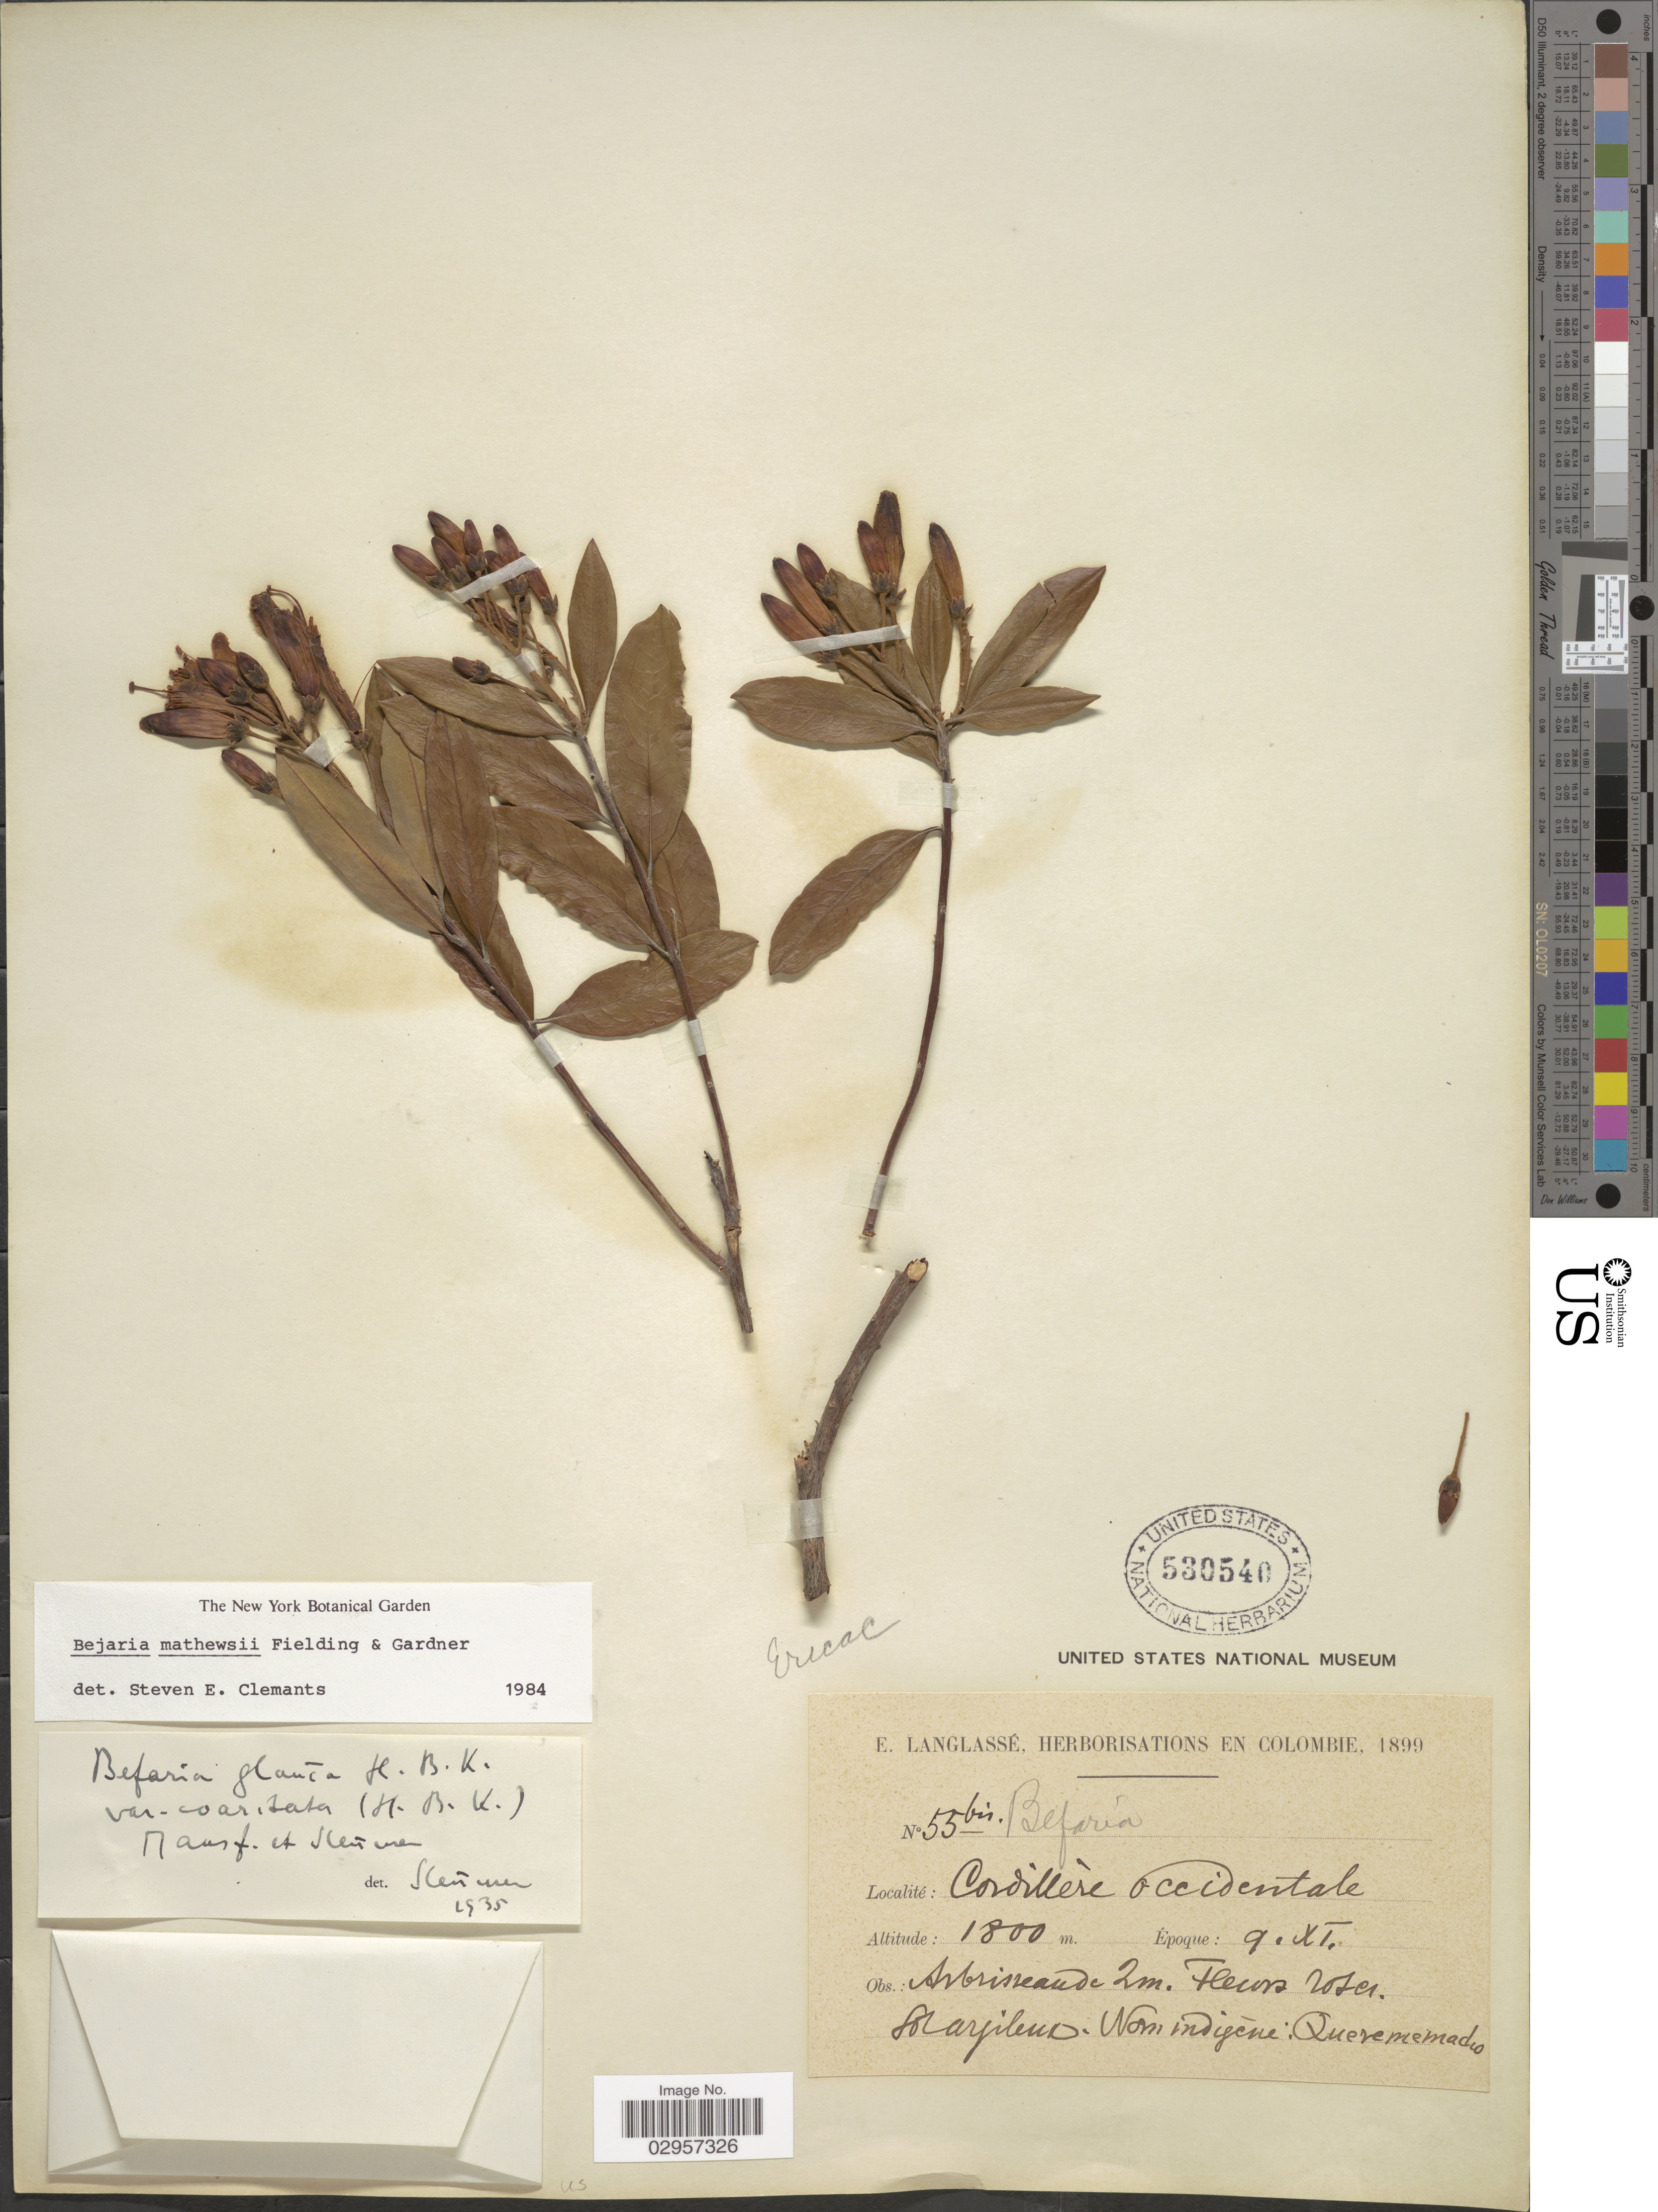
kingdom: Plantae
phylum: Tracheophyta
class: Magnoliopsida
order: Ericales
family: Ericaceae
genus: Bejaria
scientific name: Bejaria mathewsii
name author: Fielding & Gardner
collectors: E. Langlassé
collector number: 55bis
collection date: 1899-11-09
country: Colombia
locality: Cordillere Occidental.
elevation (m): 1800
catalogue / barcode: US 530540